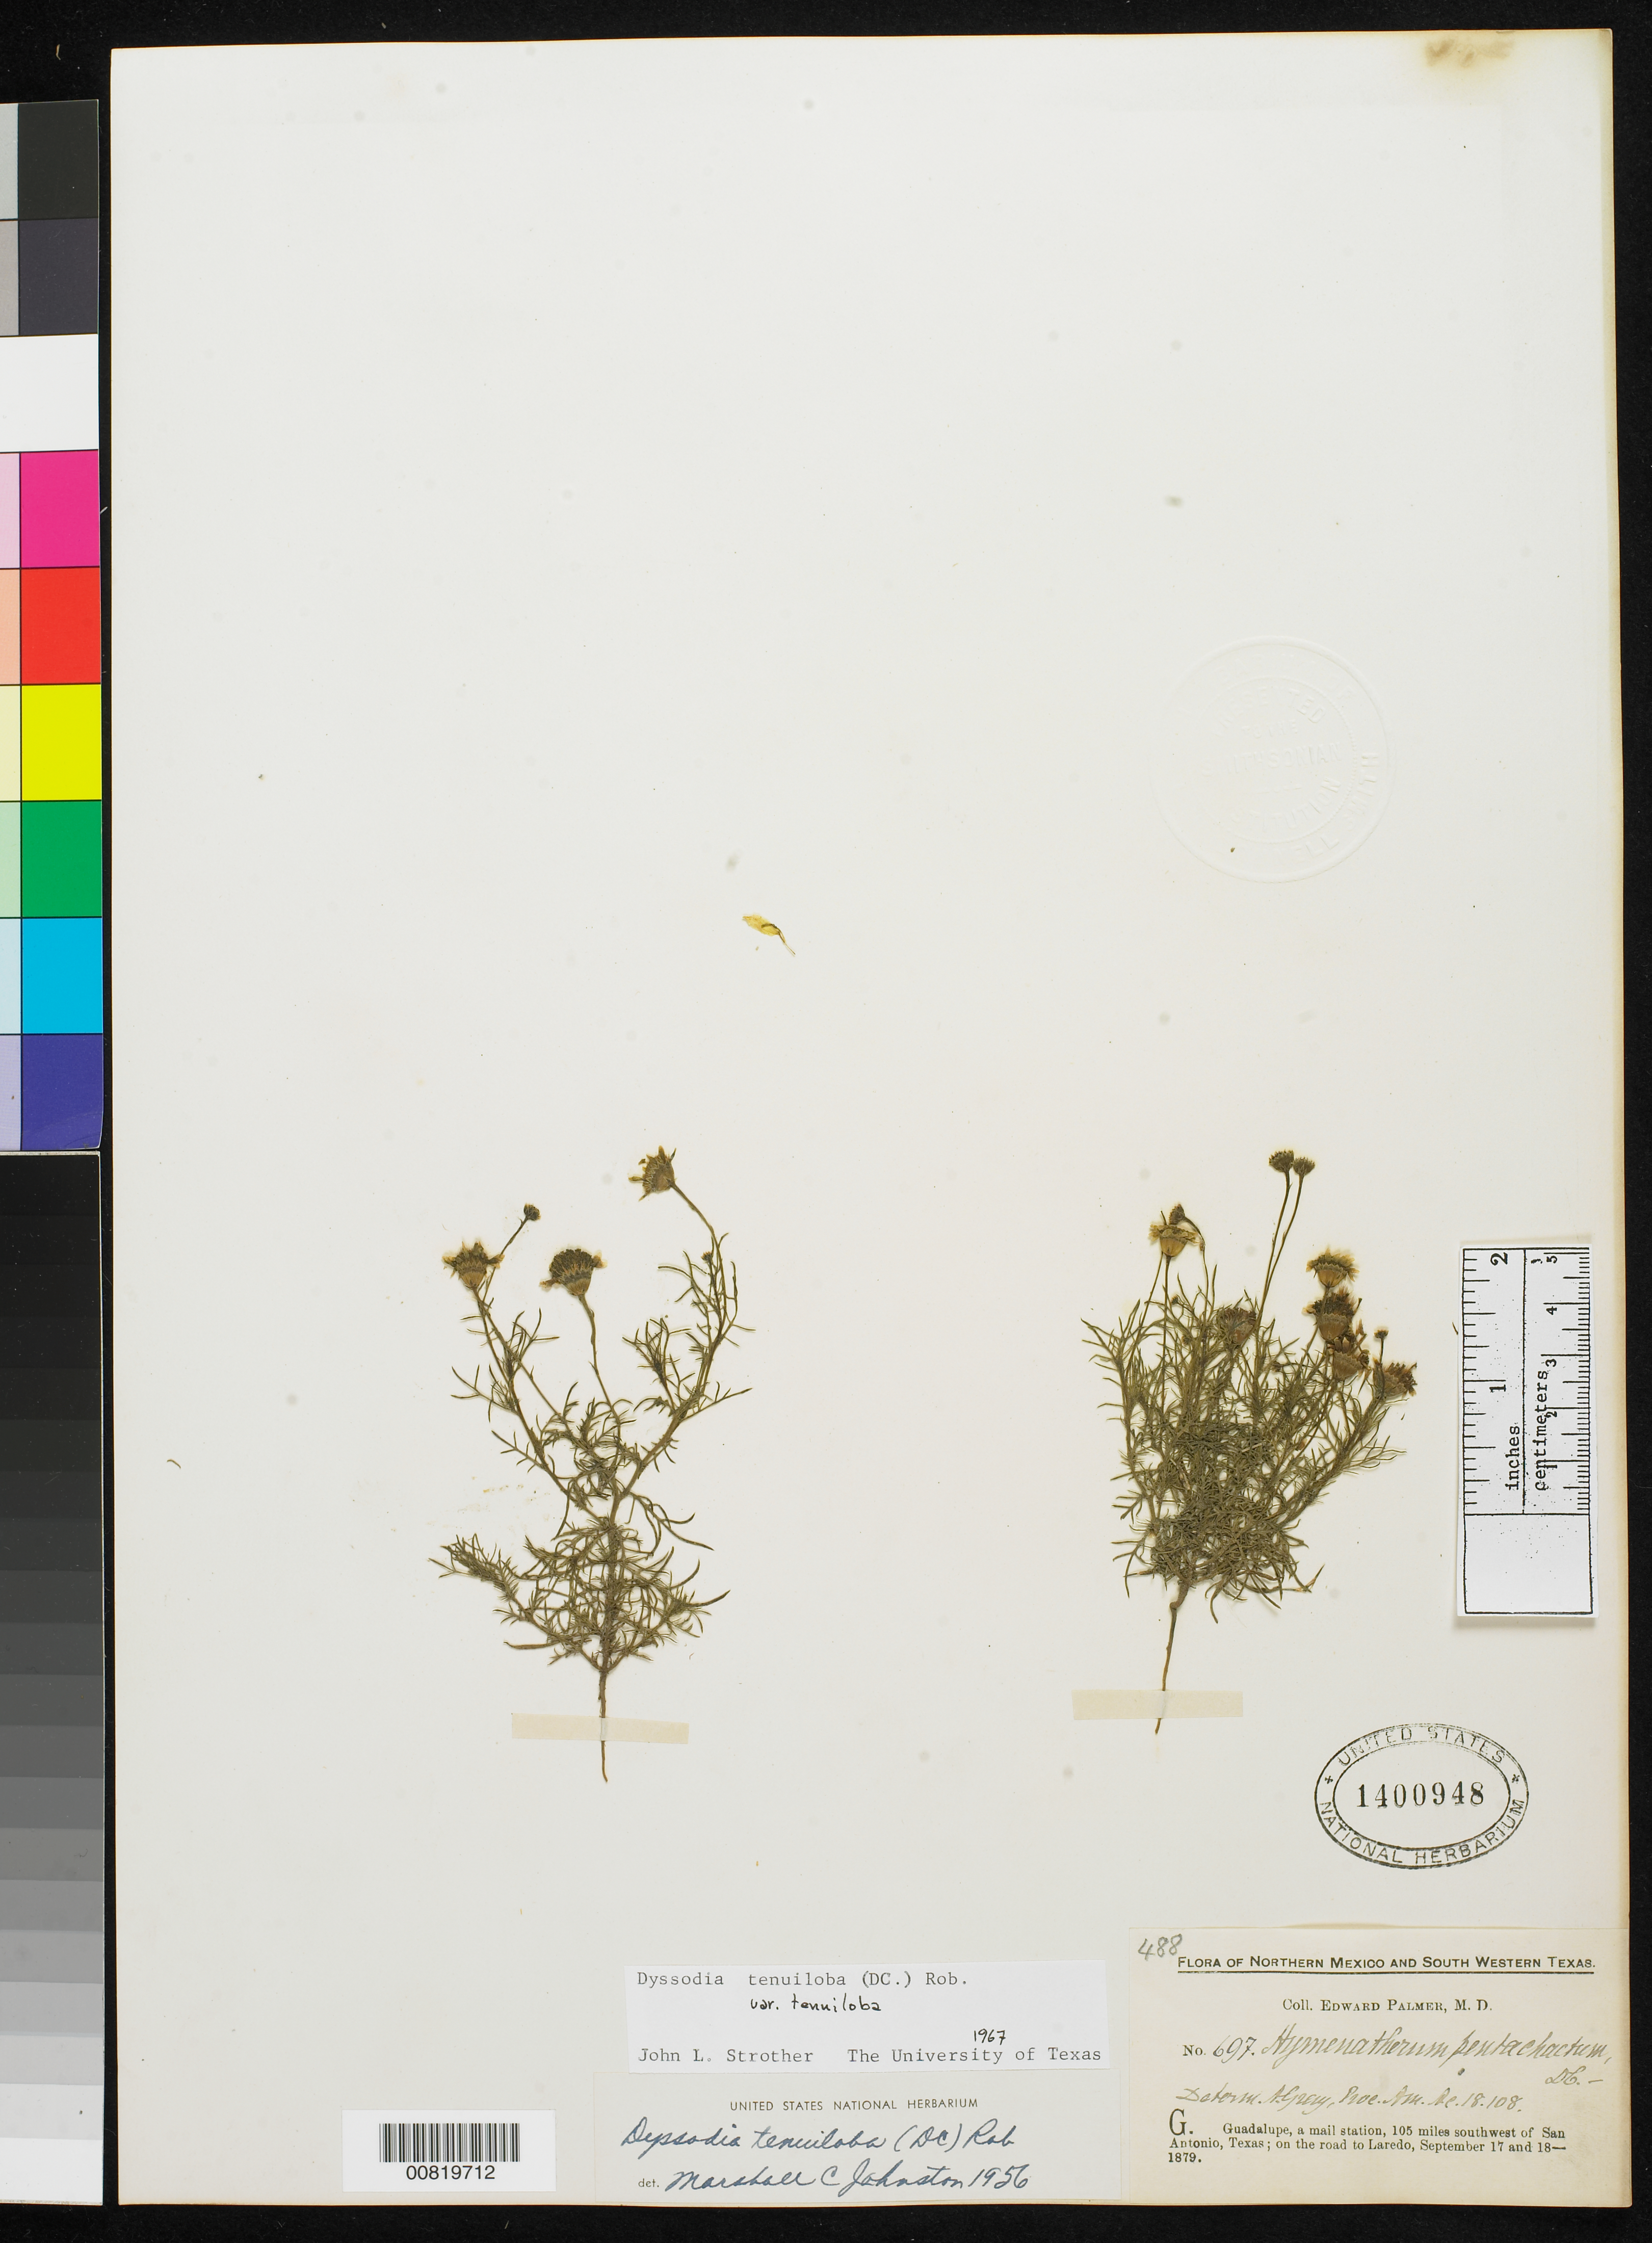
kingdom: Plantae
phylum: Tracheophyta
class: Magnoliopsida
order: Asterales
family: Asteraceae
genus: Thymophylla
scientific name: Thymophylla tenuiloba var. tenuiloba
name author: (DC.) Small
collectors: E. Palmer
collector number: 697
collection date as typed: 17 Sep 1879 to 18 Sep 1879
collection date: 1879-09-17/1879-09-18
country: United States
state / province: Texas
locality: G. Guadalupe, a mail station, 105 miles southwest of San Antonio, Texas; on the road to Laredo.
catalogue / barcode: US 1400948